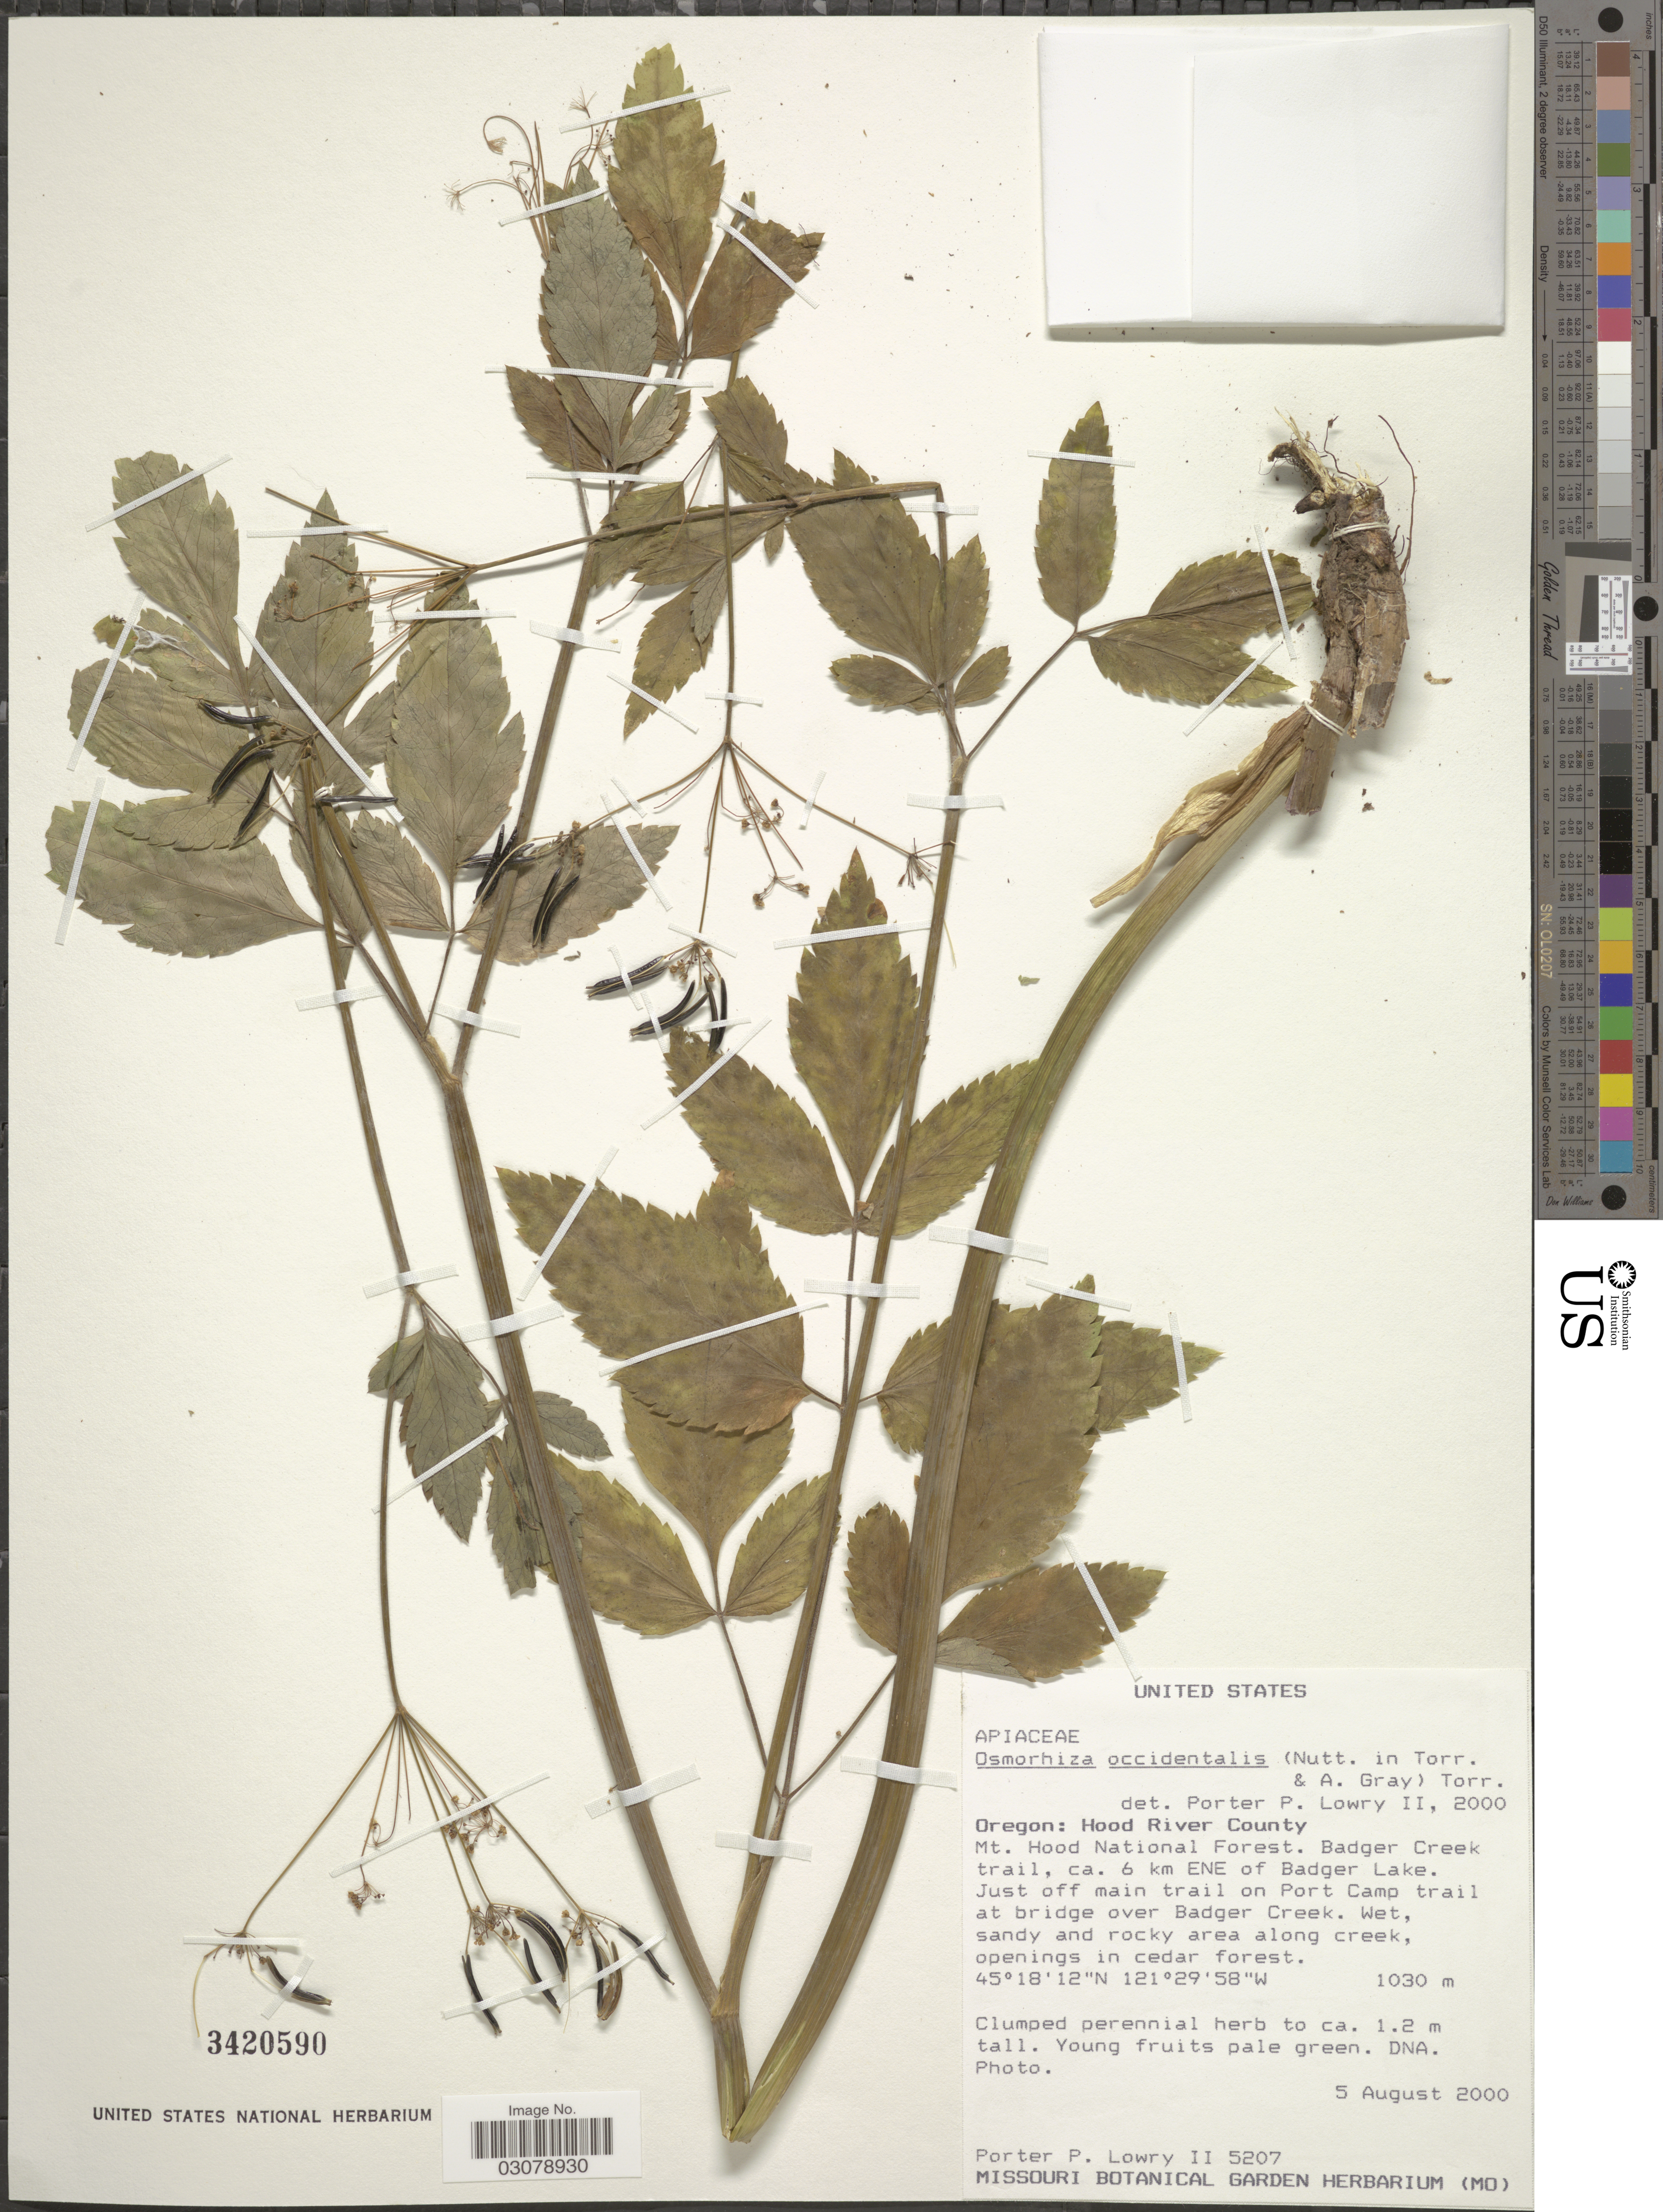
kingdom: Plantae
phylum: Tracheophyta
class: Magnoliopsida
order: Apiales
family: Apiaceae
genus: Osmorhiza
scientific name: Osmorhiza occidentalis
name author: (Nutt.) Torr.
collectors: P. P. Lowry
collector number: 5207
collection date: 2000-08-05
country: United States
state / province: Oregon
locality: Hood River County, Mt. Hood National Forest, Badger Creek trail, ca. 6 km ENE of Badger Lake, Just off main trail on Port Camp trail at bridge over Badger Creek.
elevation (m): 1030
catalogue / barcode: US 3420590